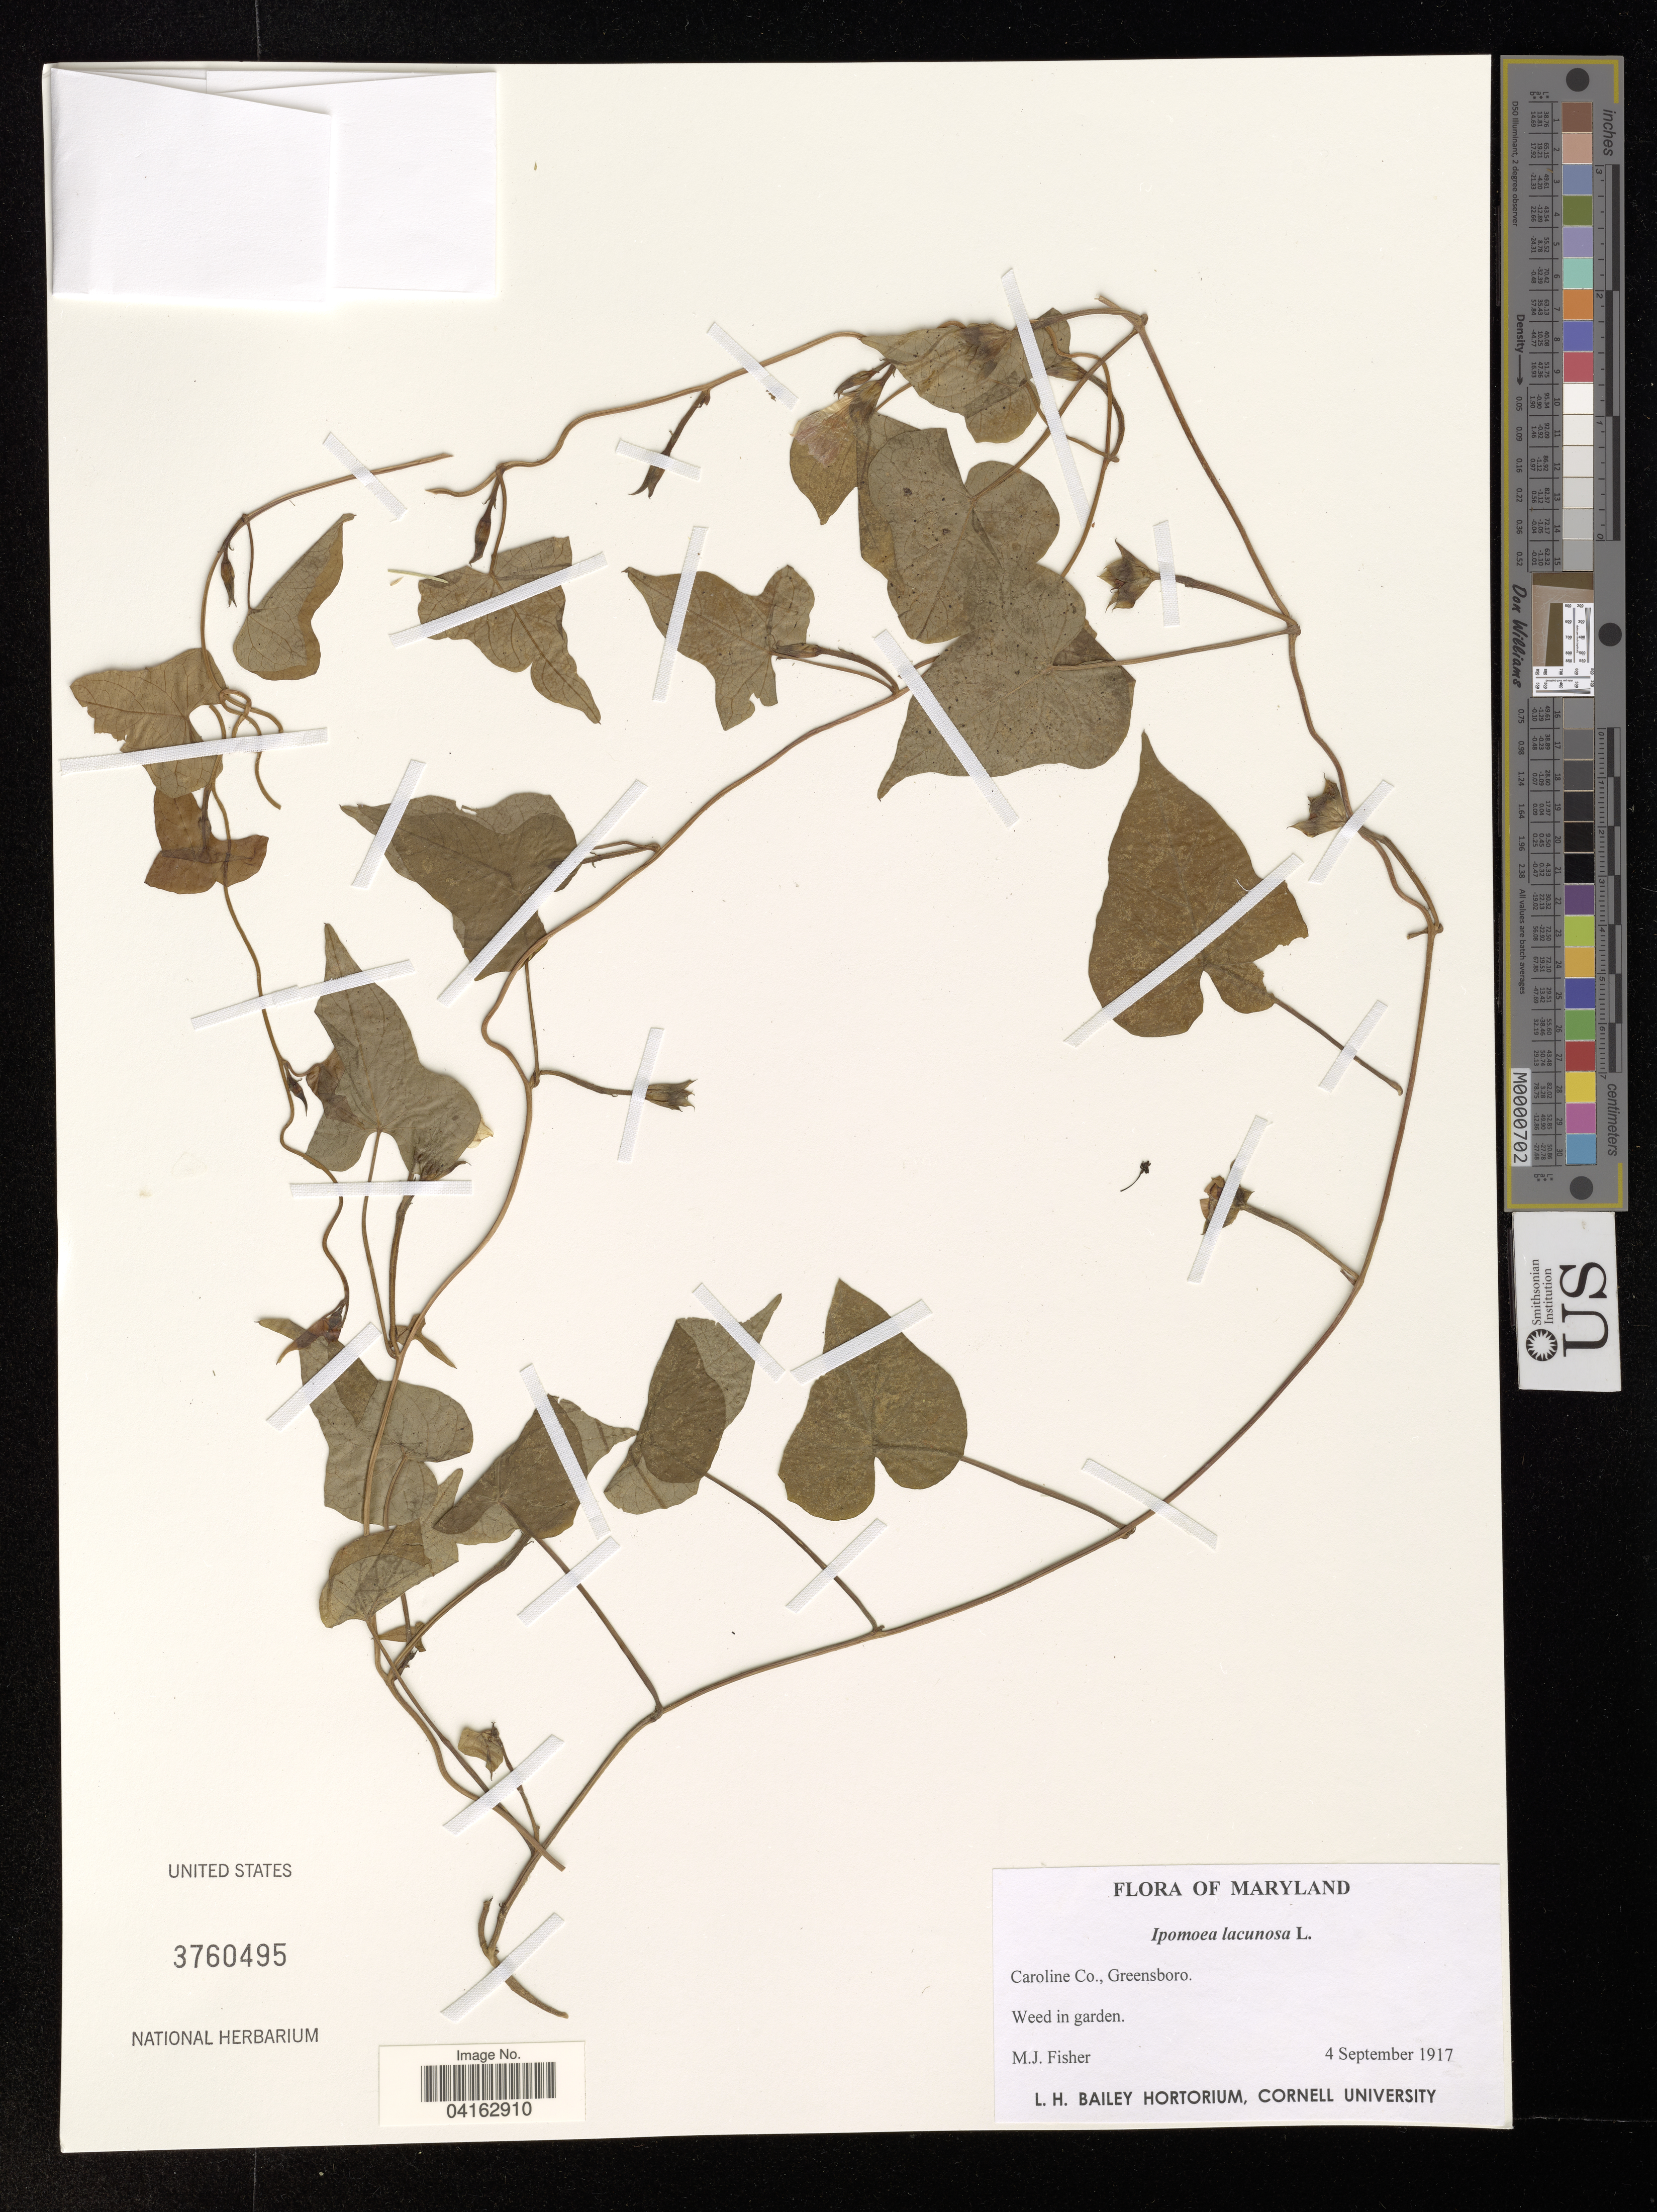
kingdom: Plantae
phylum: Tracheophyta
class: Magnoliopsida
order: Solanales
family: Convolvulaceae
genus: Ipomoea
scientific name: Ipomoea lacunosa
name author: L.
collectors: M. J. Fisher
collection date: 1917-09-04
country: United States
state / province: Maryland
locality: Caroline Co., Greensboro.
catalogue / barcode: US 3760495